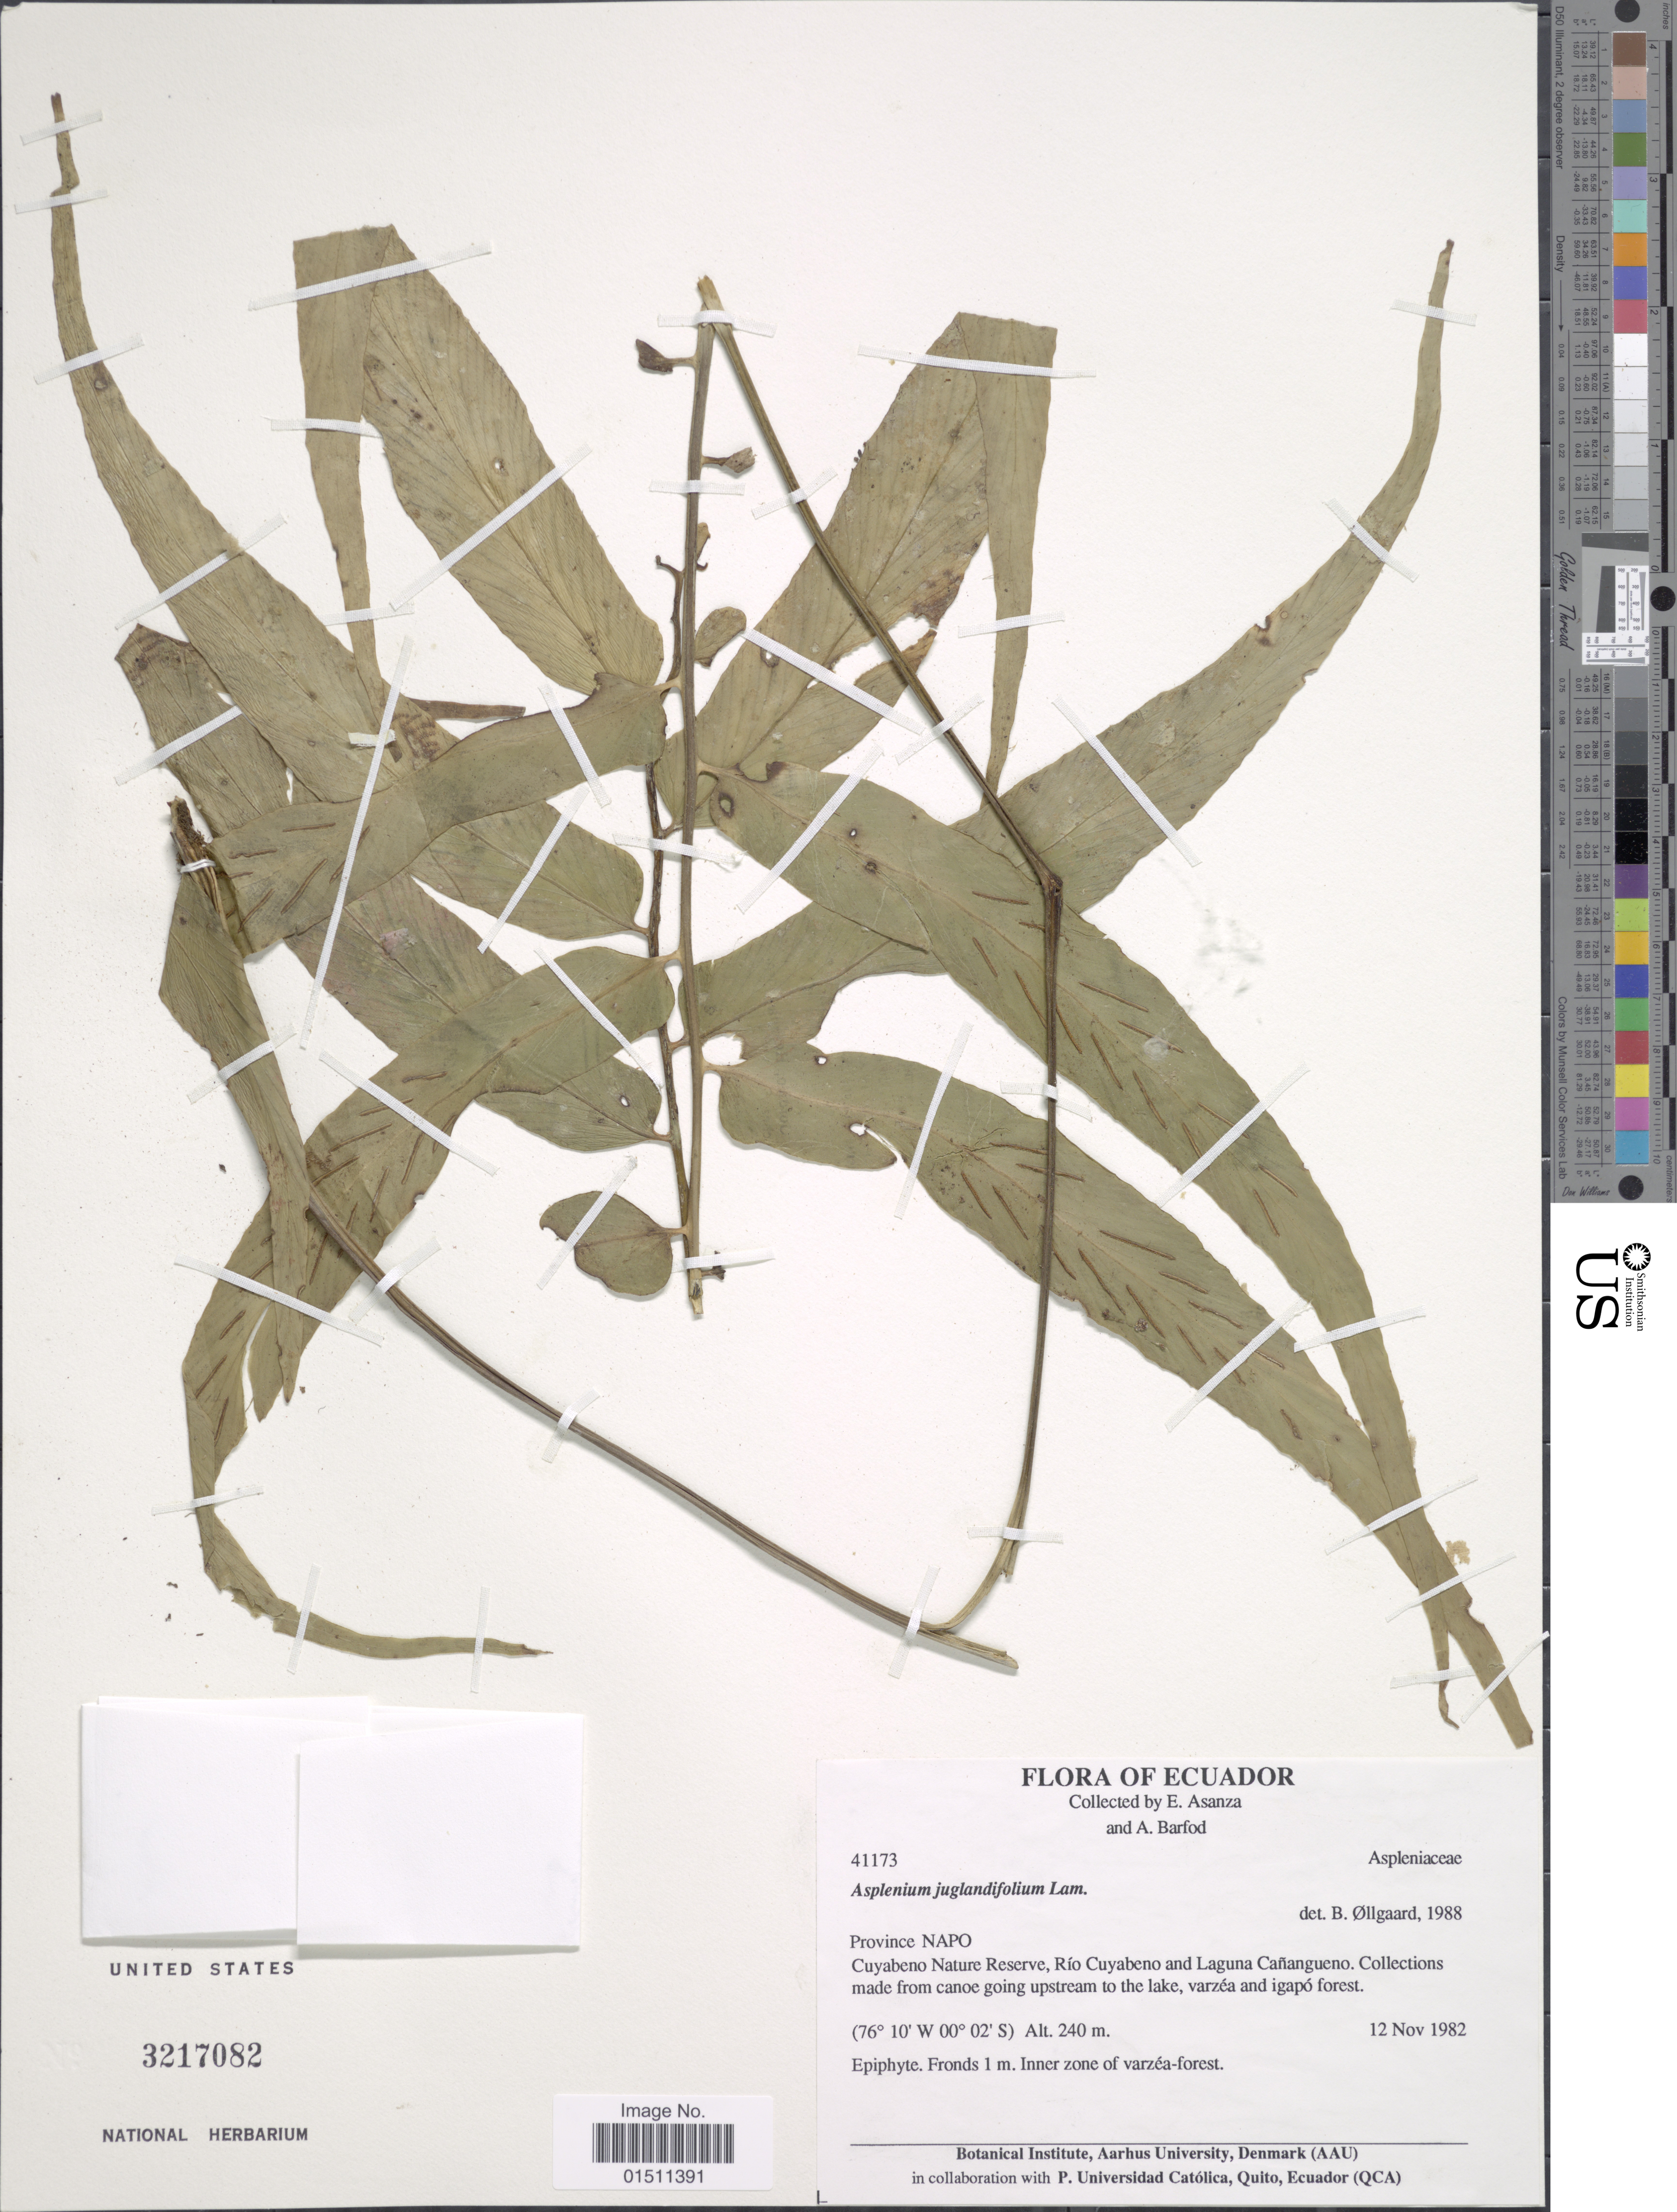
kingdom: Plantae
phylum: Tracheophyta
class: Polypodiopsida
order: Polypodiales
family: Aspleniaceae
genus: Asplenium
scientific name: Asplenium juglandifolium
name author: Lam.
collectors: E. Asanza & A. Barford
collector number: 41173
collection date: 1982-11-12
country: Ecuador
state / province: Napo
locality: Ecuador, Cuyabeno Nature Reserve, Río Cuyabenoand Laguna Cañangueno. Collections made from canoe going upstream to the lake, varzéa and igapó forest.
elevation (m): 240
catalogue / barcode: US 3217082